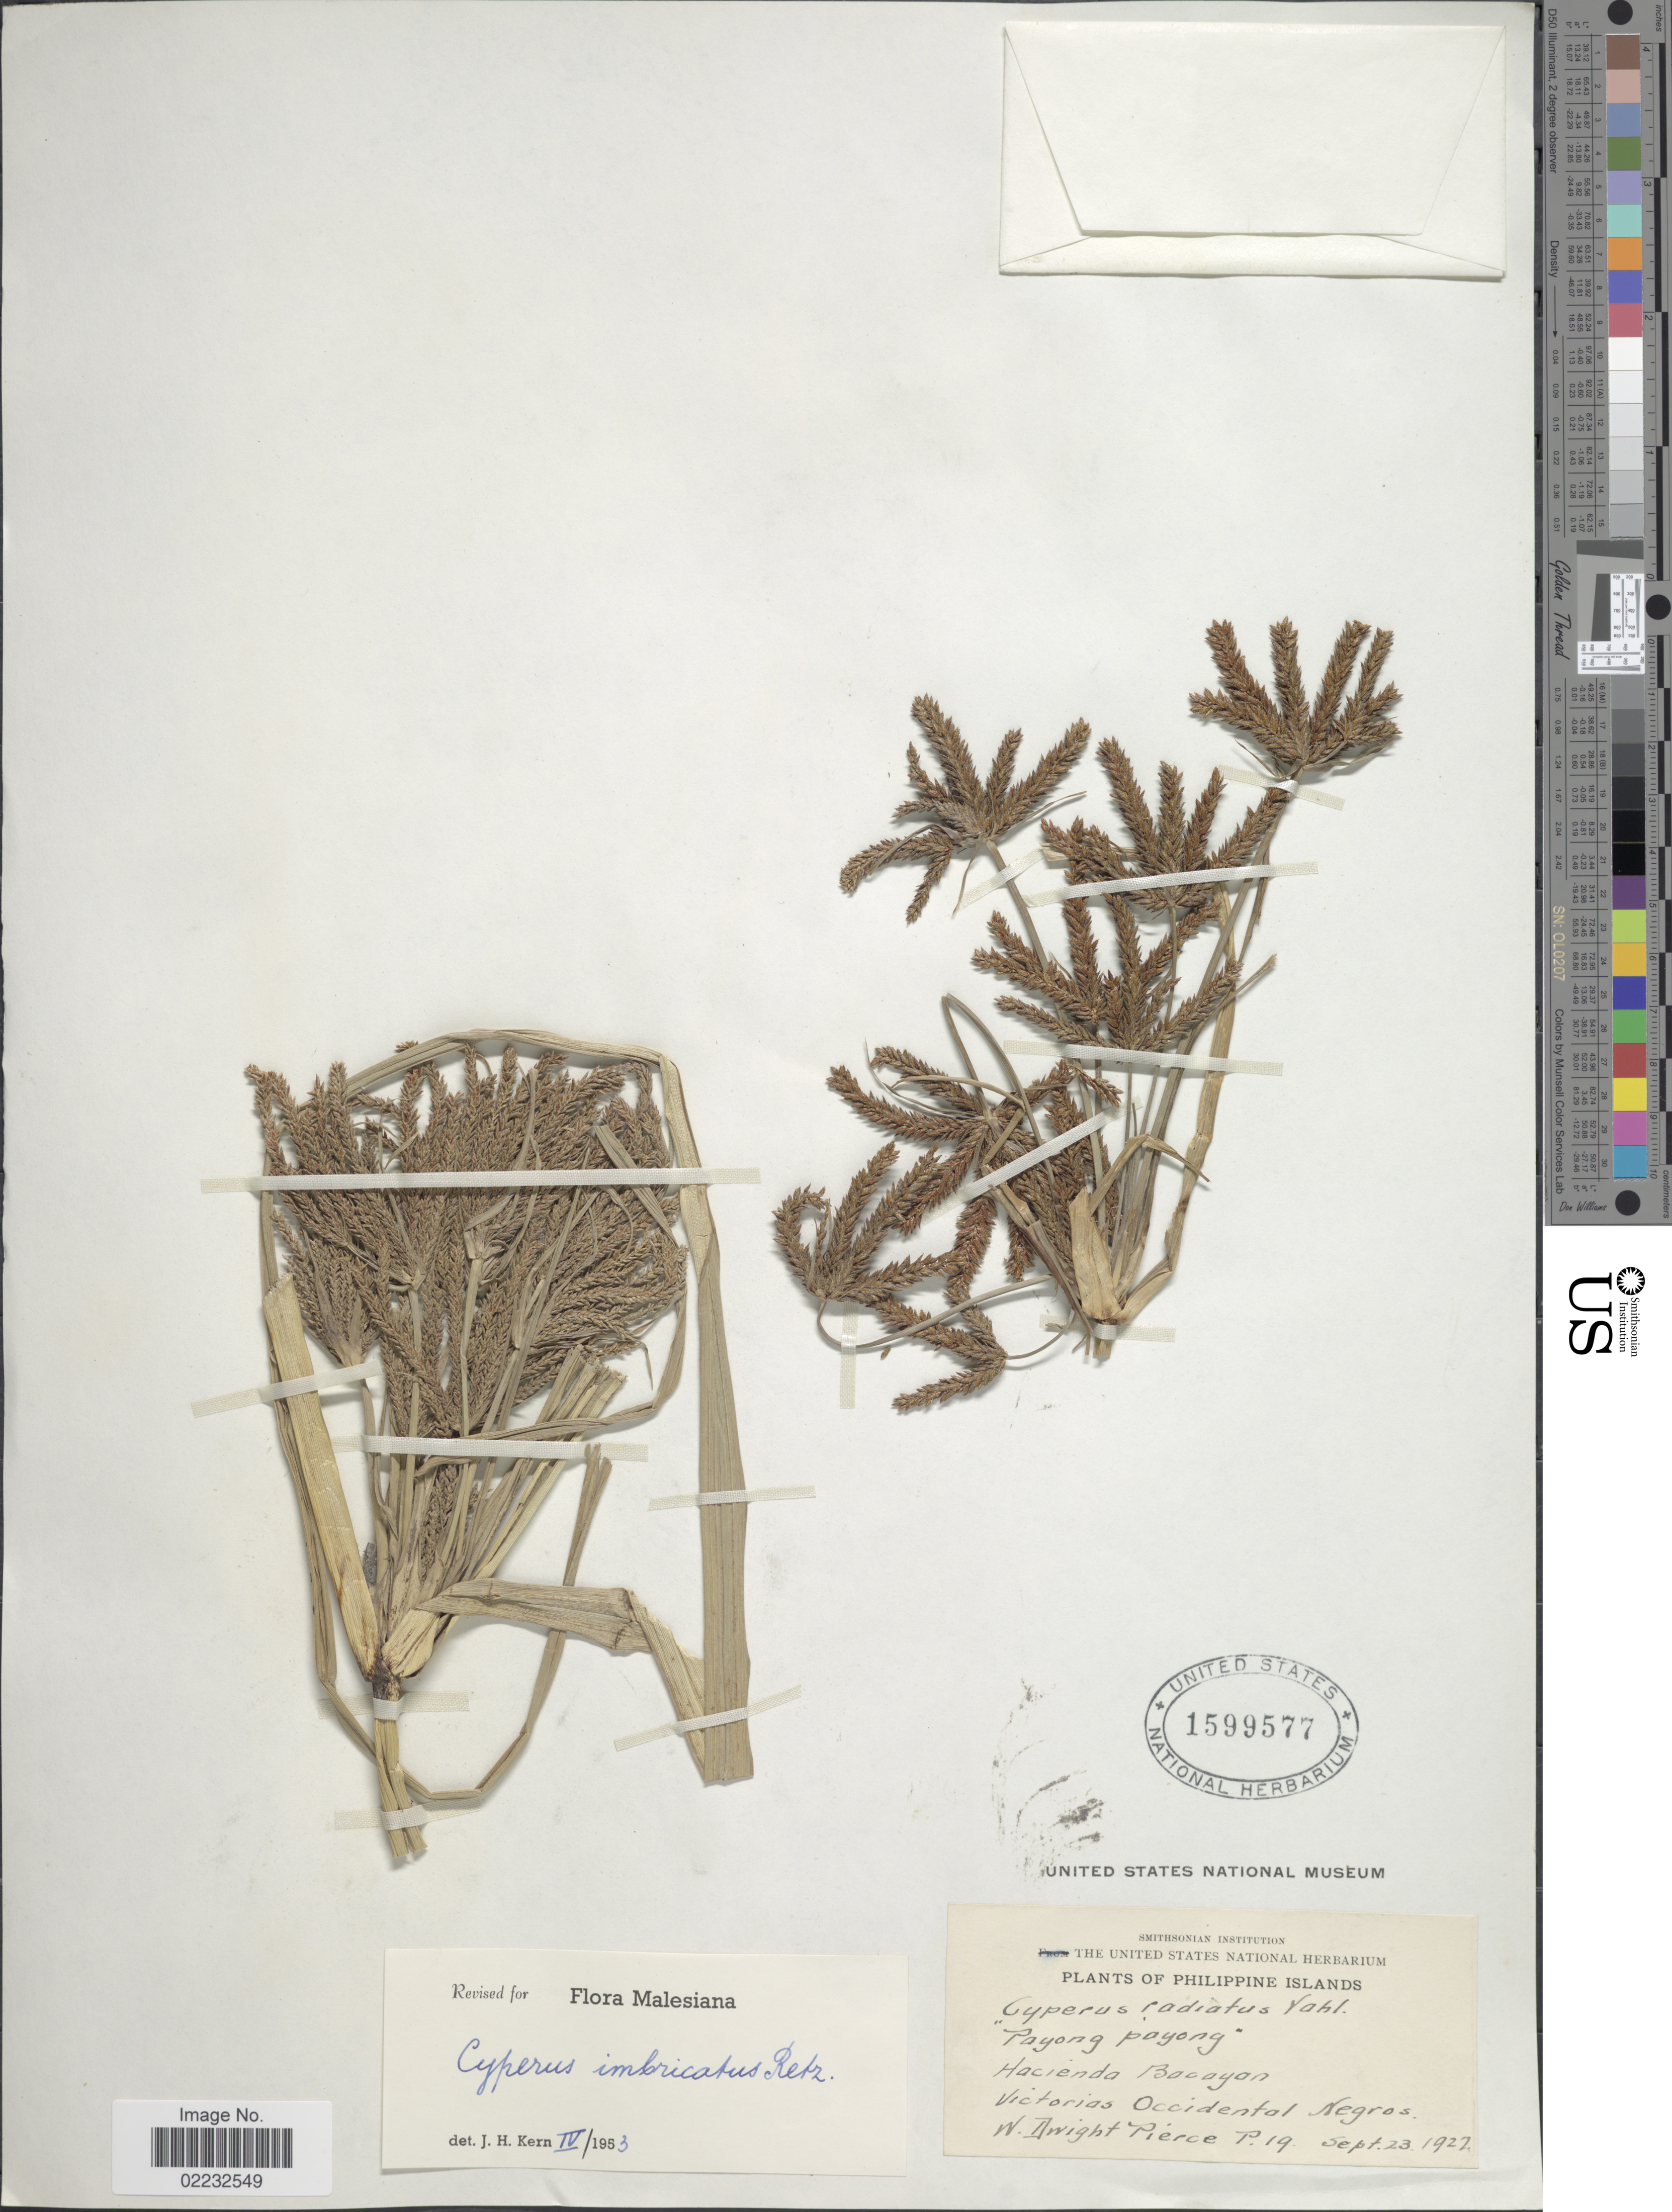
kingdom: Plantae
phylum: Tracheophyta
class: Liliopsida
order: Poales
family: Cyperaceae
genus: Cyperus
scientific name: Cyperus imbricatus Retz.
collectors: W. Pierce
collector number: P19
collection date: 1927-09-23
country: Philippines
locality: Hacienda Bocayan, Victorias Occidental Negros.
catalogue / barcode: US 1599577